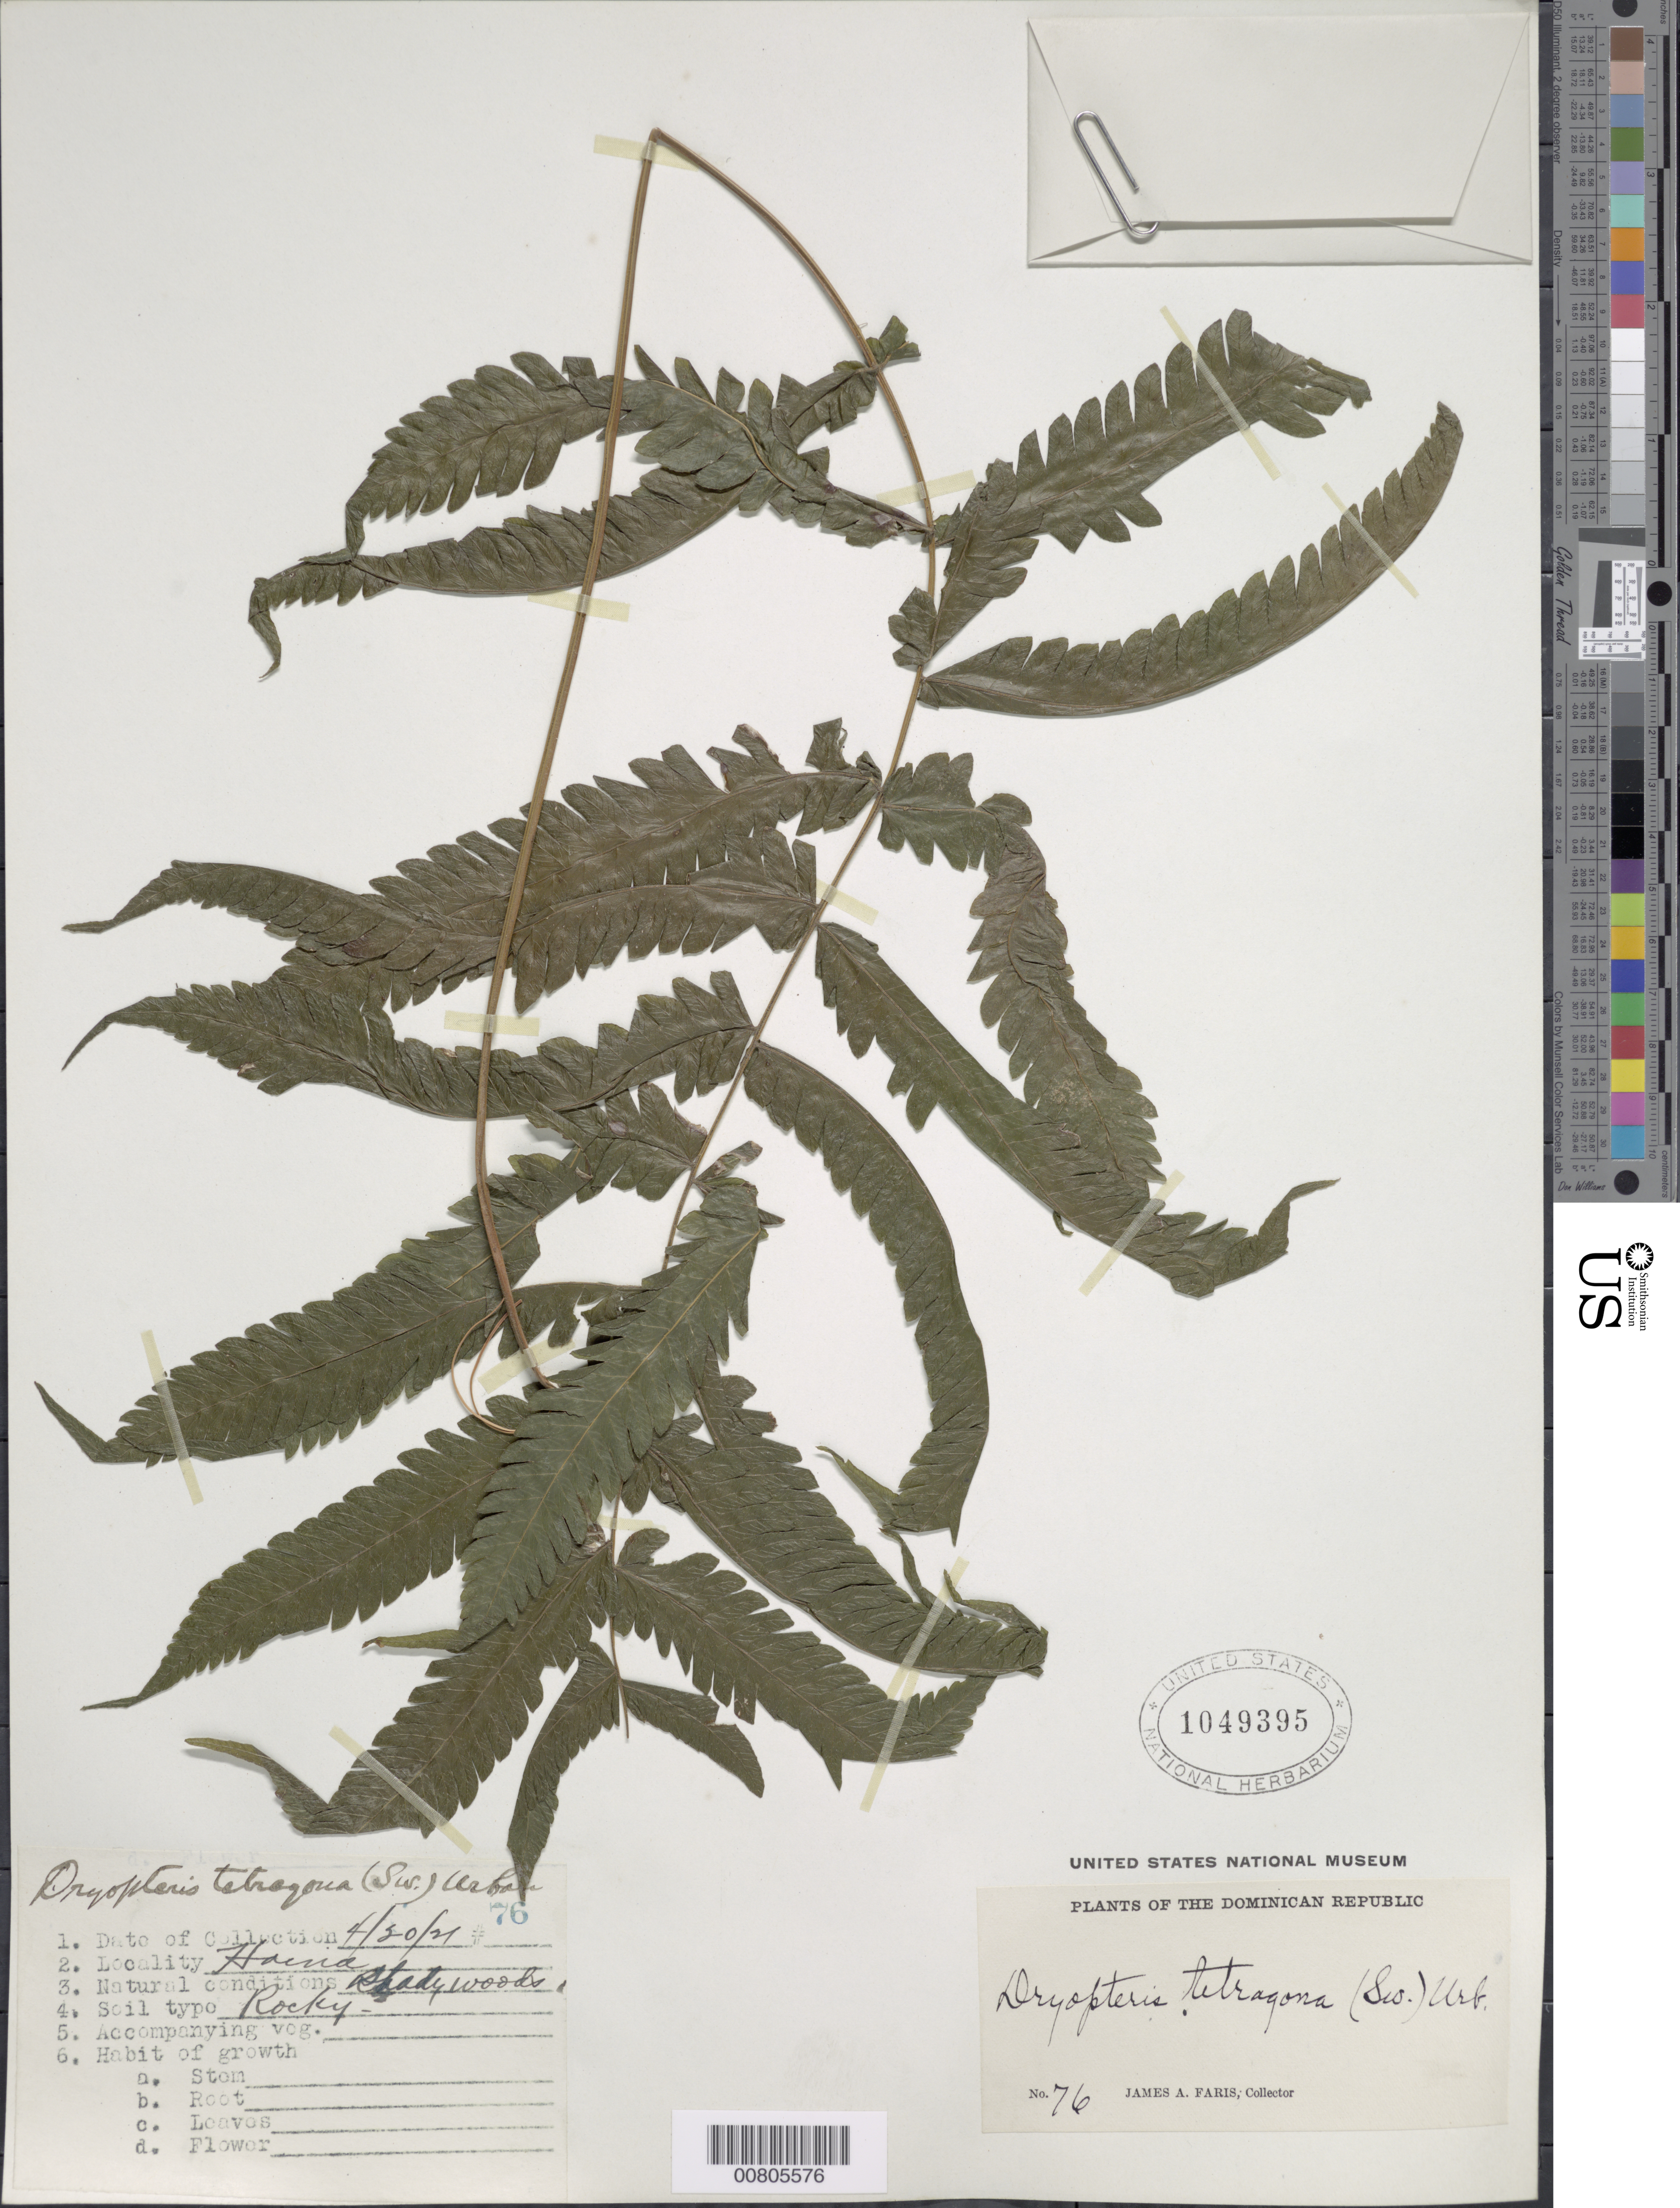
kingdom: Plantae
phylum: Tracheophyta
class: Polypodiopsida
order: Polypodiales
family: Thelypteridaceae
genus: Goniopteris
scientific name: Goniopteris subtetragona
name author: (Link) Vareschi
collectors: J. Faris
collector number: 76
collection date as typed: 20 Apr 1921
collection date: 1921-04-20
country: Dominican Republic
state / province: San Cristóbal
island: Hispaniola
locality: Haina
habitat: Shady woods, rocky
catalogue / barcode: US 1049395